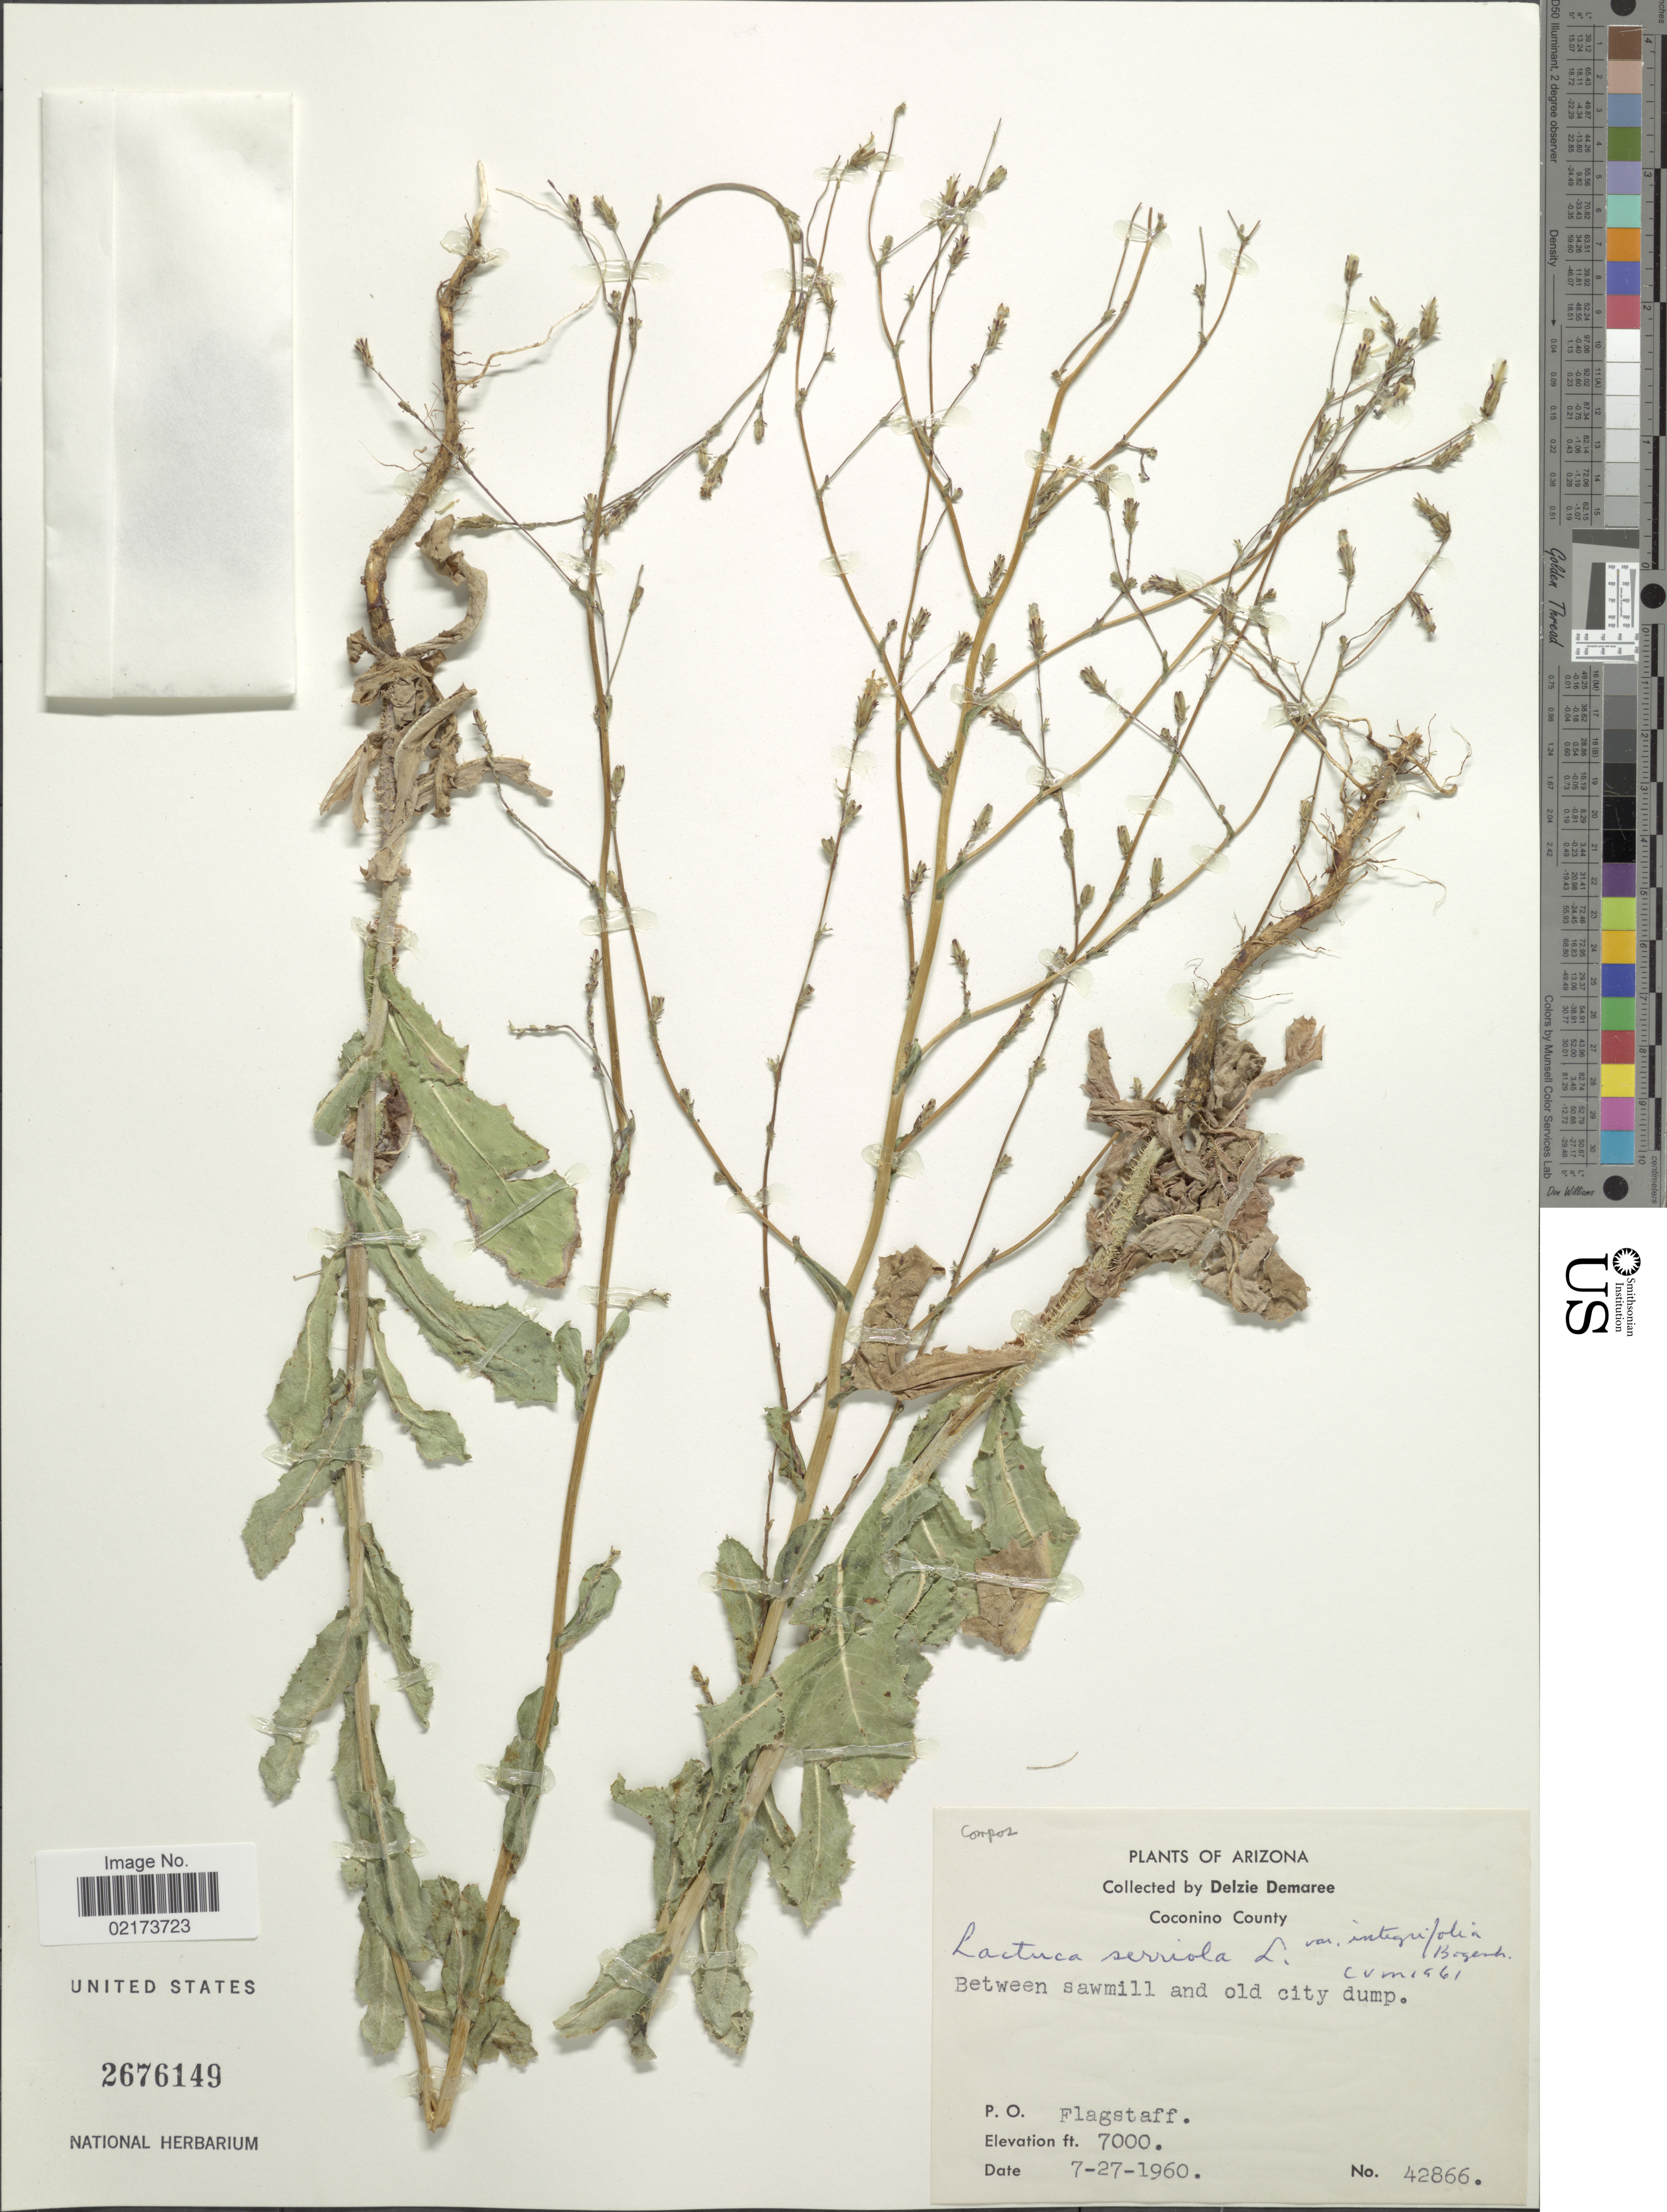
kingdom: Plantae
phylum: Tracheophyta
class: Magnoliopsida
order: Asterales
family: Asteraceae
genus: Lactuca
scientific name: Lactuca serriola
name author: L.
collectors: D. Demaree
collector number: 42866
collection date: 1960-07-27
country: United States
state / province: Arizona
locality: Coconino County, between sawmill and old city dump, P. O. Flagstaff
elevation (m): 2134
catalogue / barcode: US 2676149